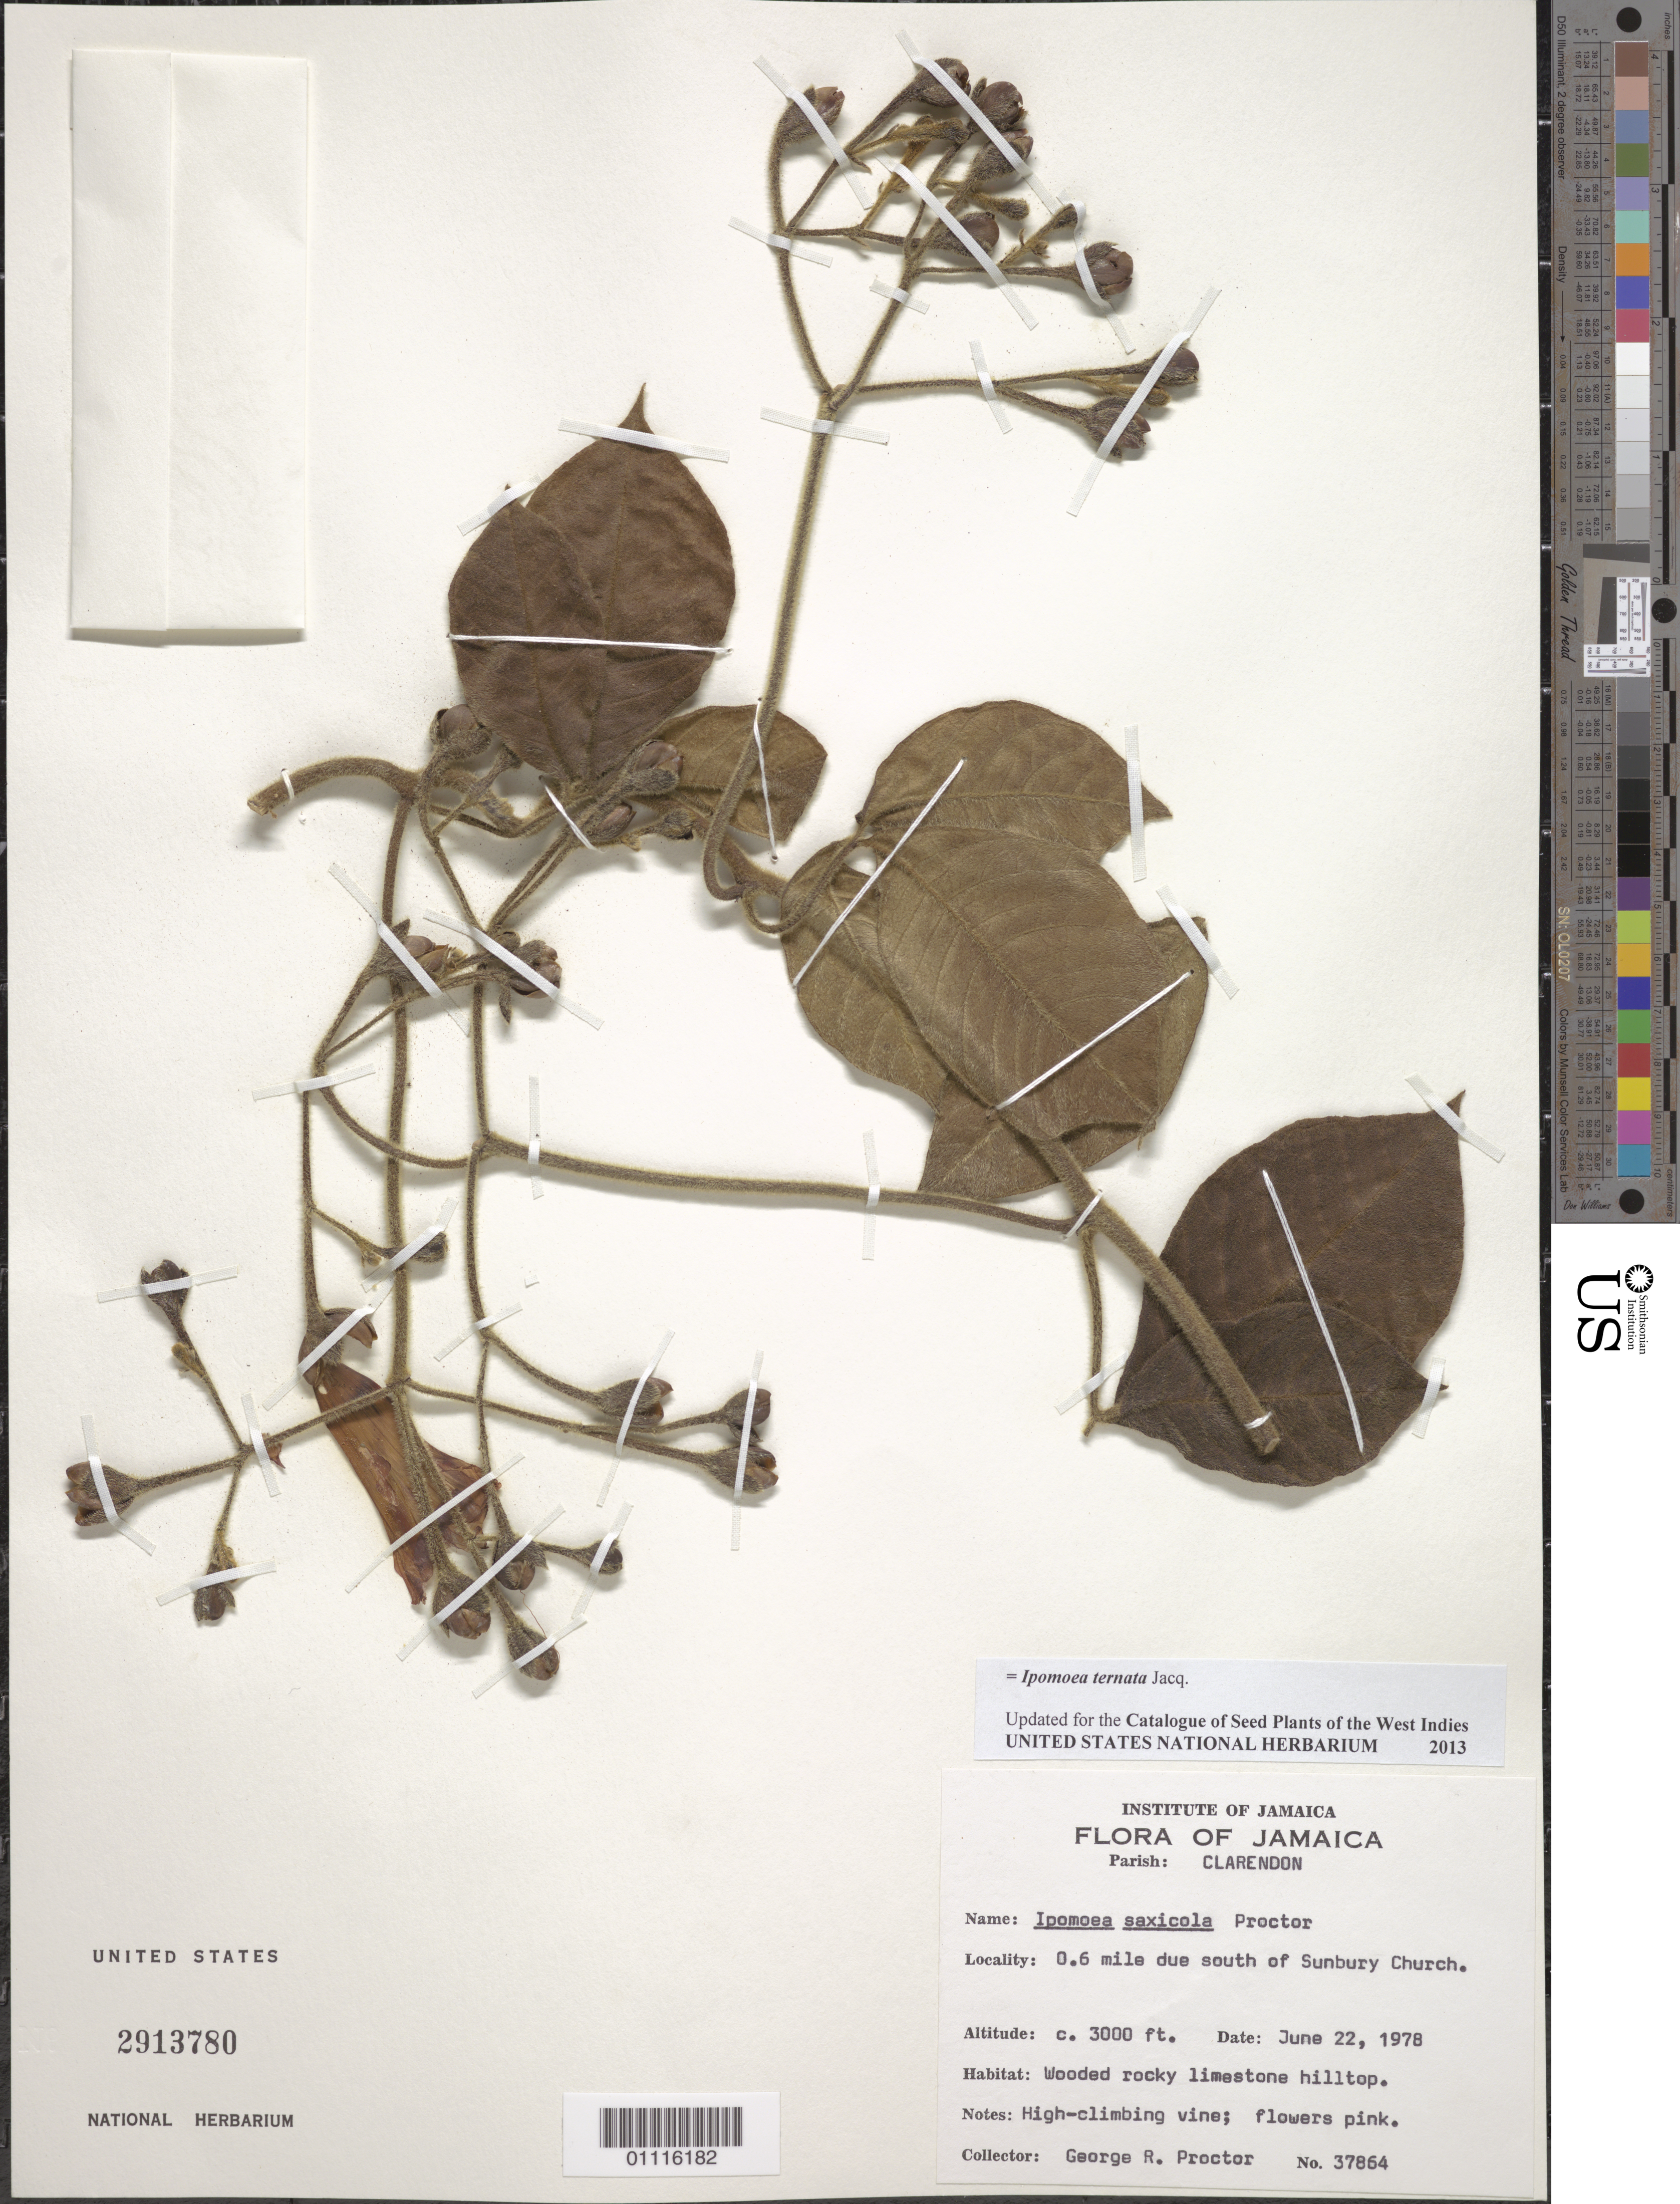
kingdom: Plantae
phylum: Tracheophyta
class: Magnoliopsida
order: Solanales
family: Convolvulaceae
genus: Ipomoea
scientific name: Ipomoea ternata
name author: Jacq.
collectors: G. R. Proctor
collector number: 37864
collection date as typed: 22 Jun 1978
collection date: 1978-06-22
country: Jamaica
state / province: Clarendon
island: Jamaica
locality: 0.6 mile due S of Sunbury Church. Wooded rocky limestone hilltop.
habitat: Wooded rocky limestone hilltop.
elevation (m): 914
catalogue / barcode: US 2913780